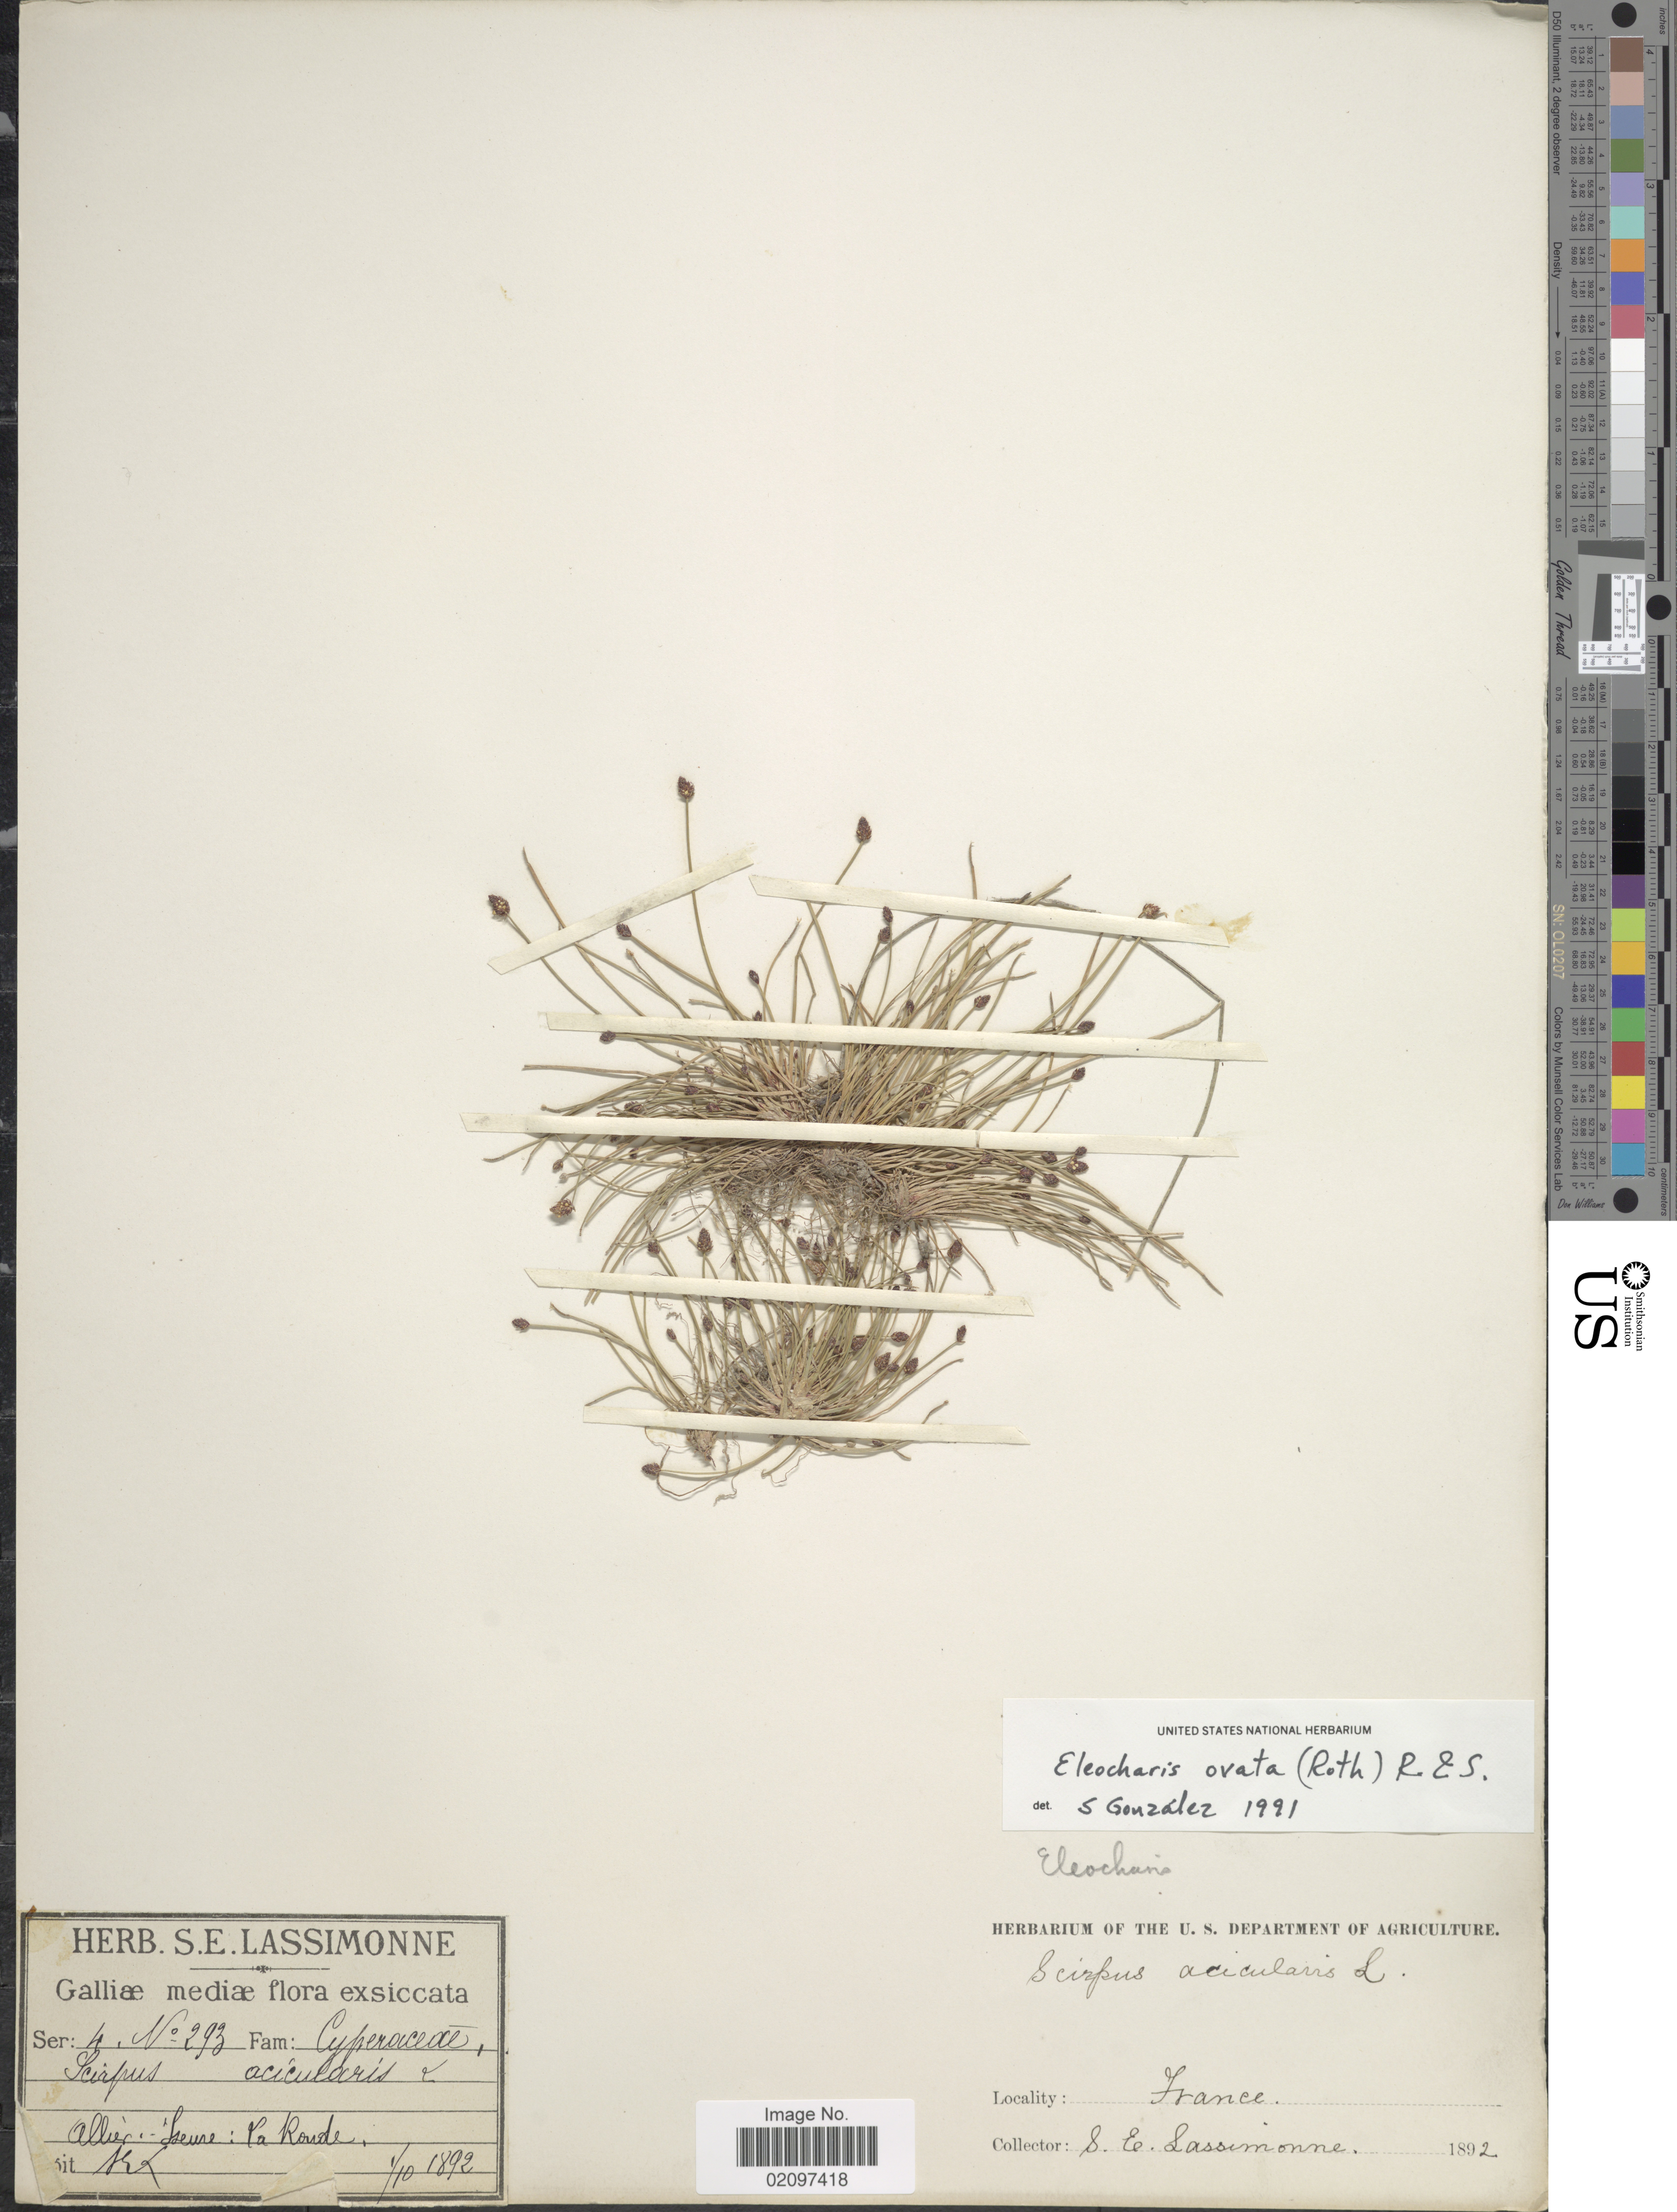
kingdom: Plantae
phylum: Tracheophyta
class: Liliopsida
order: Poales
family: Cyperaceae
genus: Eleocharis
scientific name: Eleocharis ovata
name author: (Roth) Roem. & Schult.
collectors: S. Lassimonne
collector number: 293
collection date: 1892-10-01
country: France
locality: Galliae mediae. France. Allier: Yzeure: La Ronde